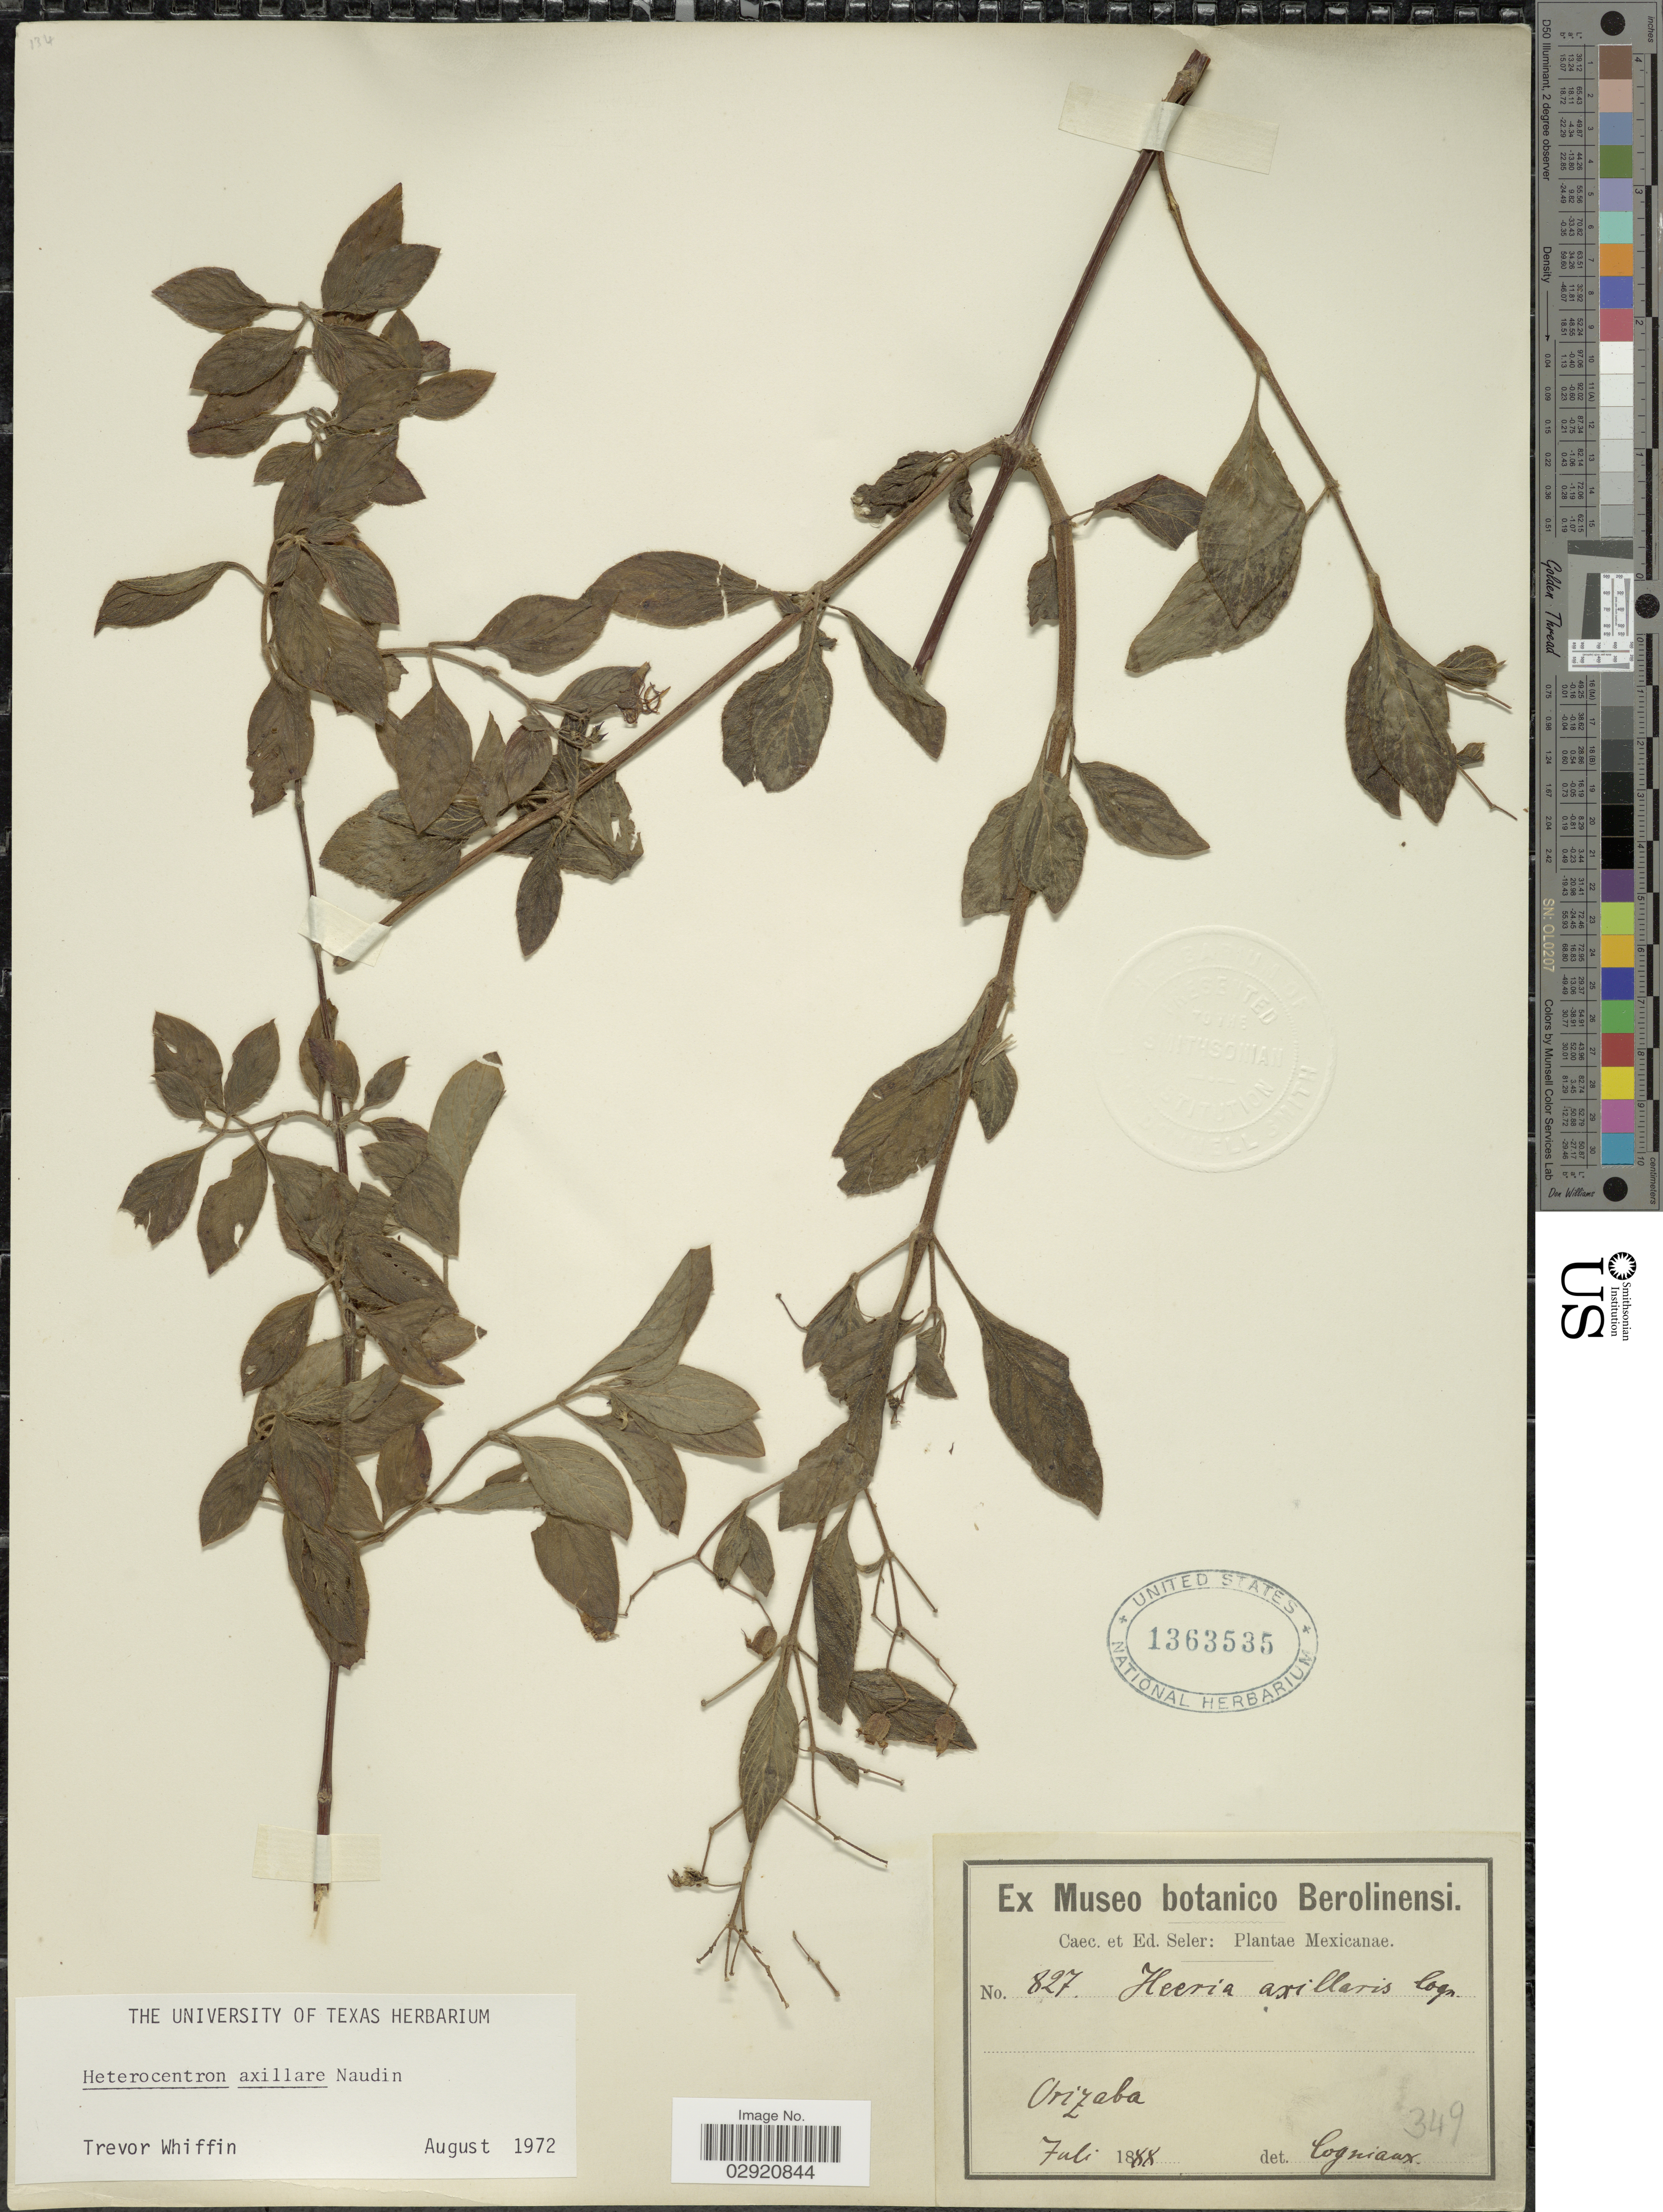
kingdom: Plantae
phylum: Tracheophyta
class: Magnoliopsida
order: Myrtales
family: Melastomataceae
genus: Heterocentron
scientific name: Heterocentron axillare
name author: Naudin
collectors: C. Seler & E. G. Seler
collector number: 827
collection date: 1888-07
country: Mexico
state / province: Veracruz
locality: Orizaba.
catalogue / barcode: US 1363535